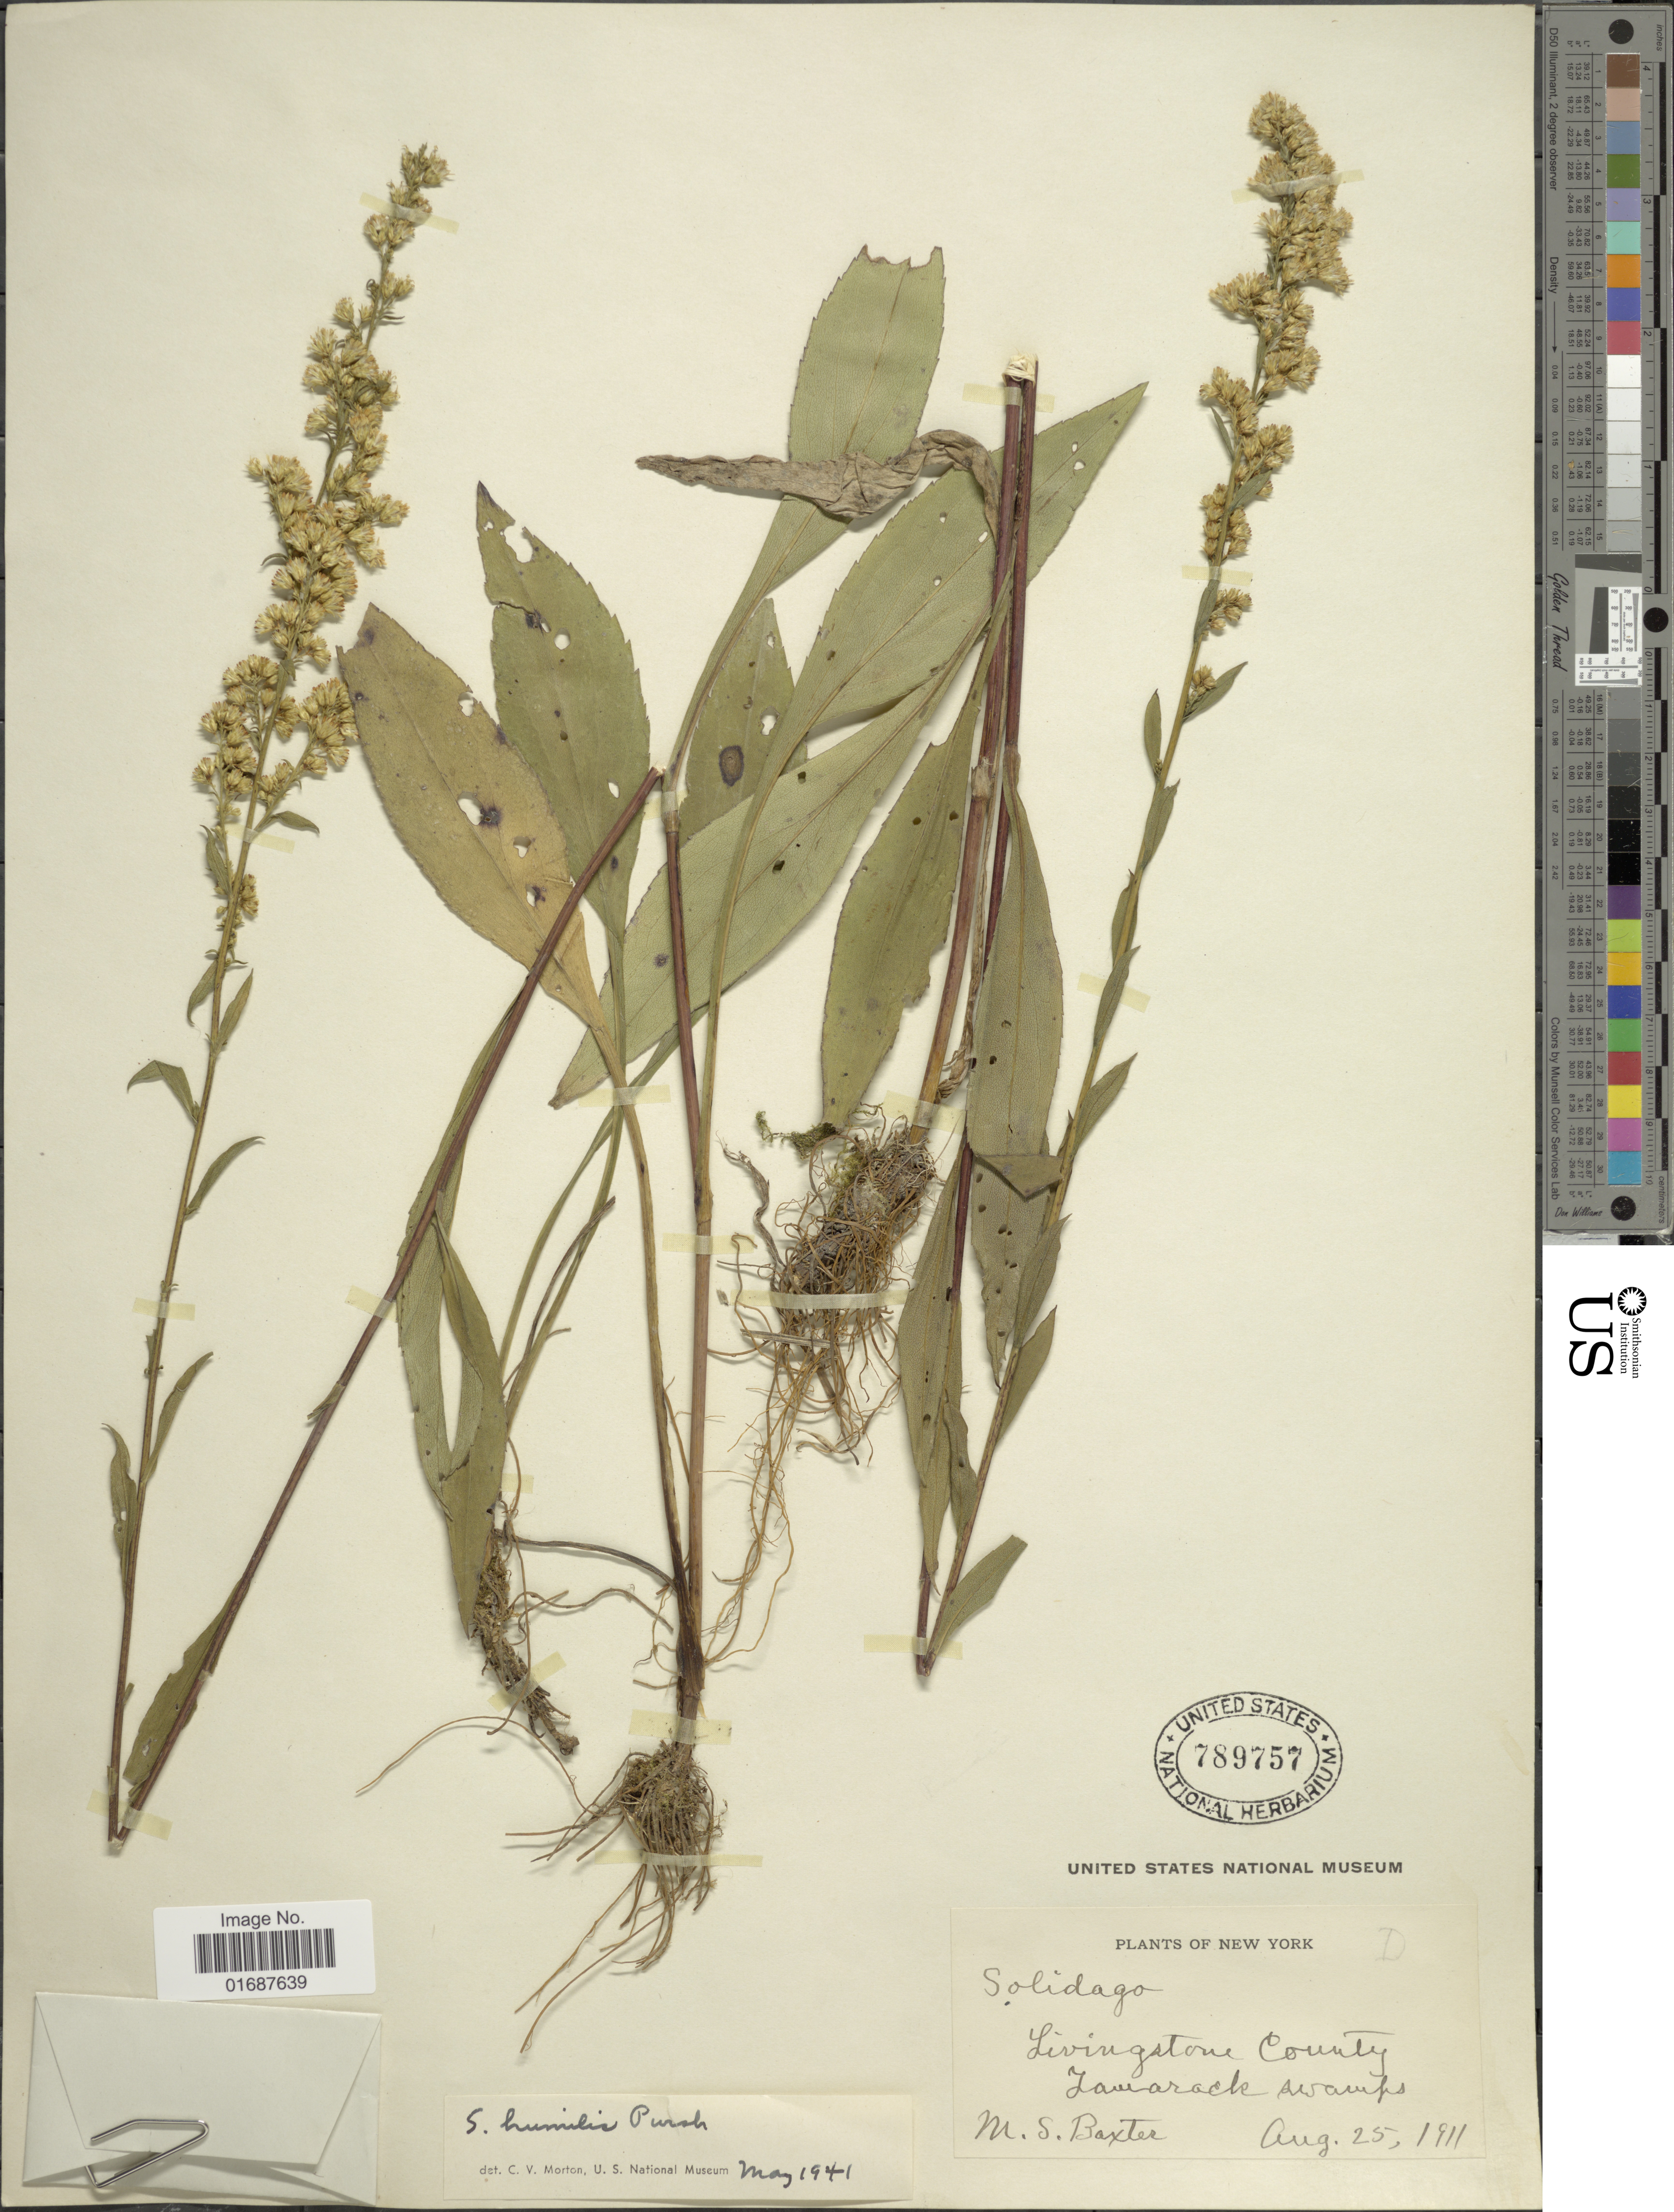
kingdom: Plantae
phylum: Tracheophyta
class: Magnoliopsida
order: Asterales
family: Asteraceae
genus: Solidago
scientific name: Solidago uliginosa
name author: Nutt.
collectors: M. Baxter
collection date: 1911-08-25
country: United States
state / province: New York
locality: Livingstone County. Zamarack swamps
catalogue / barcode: US 789757